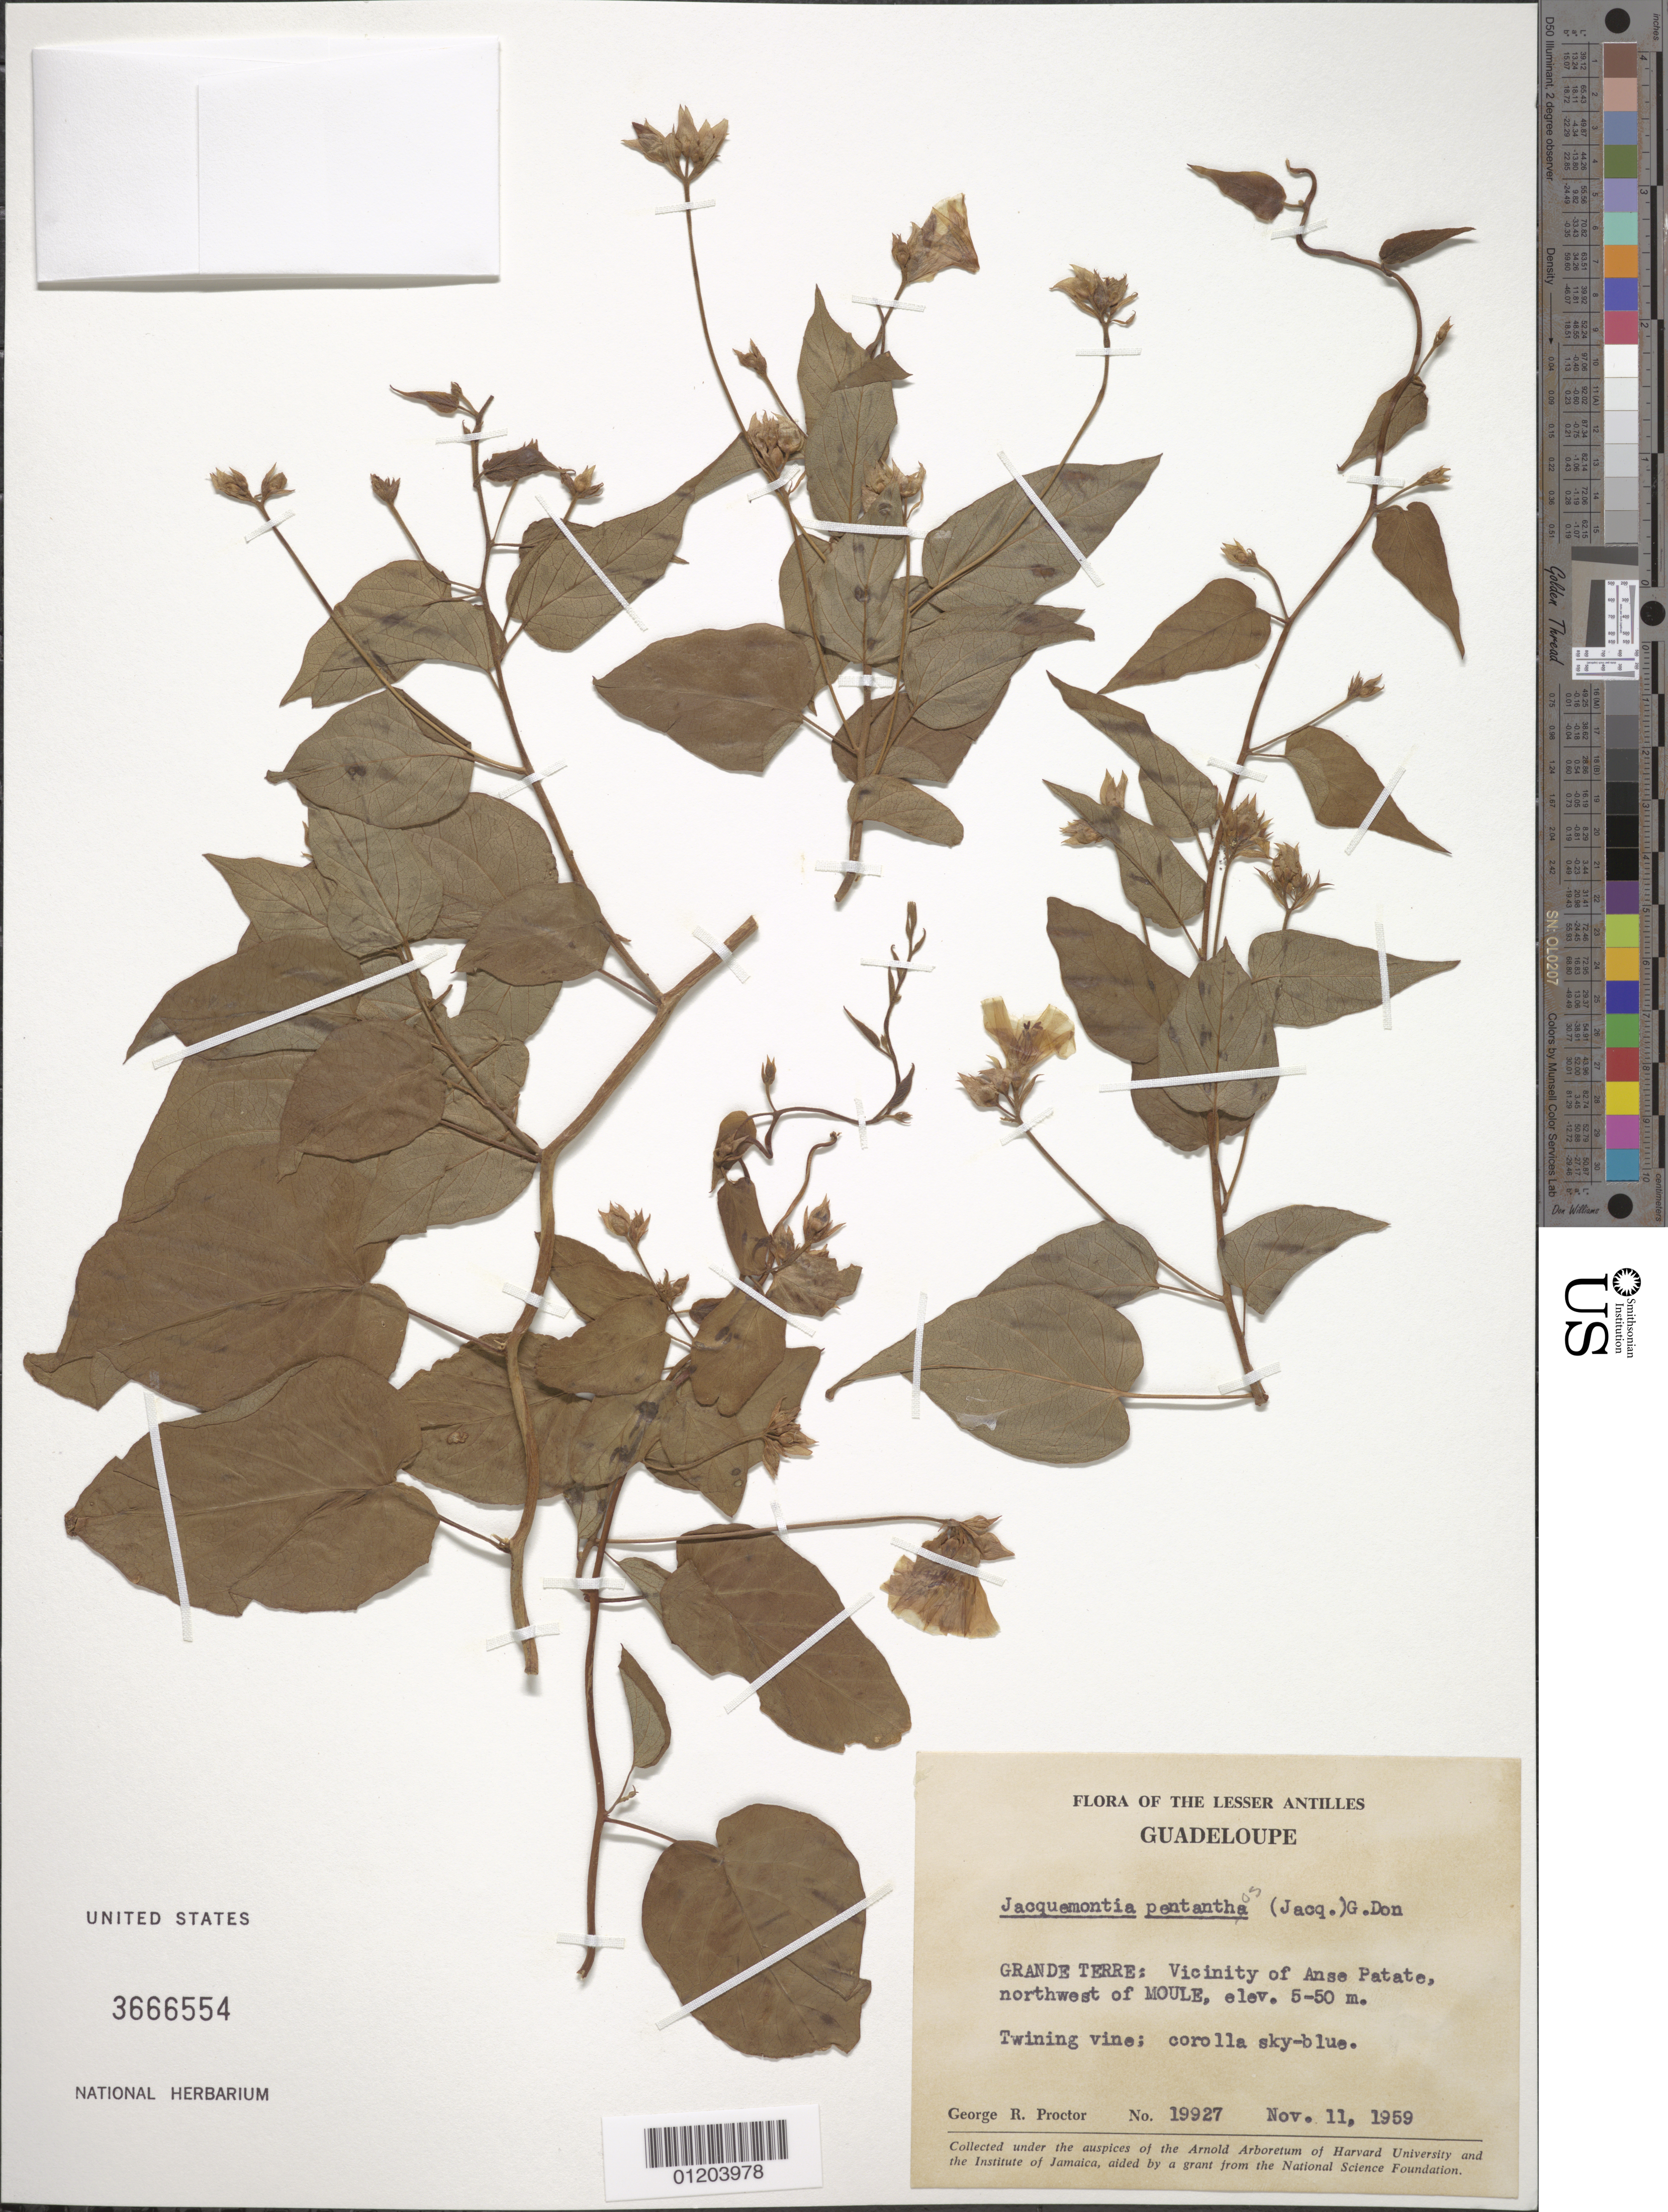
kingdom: Plantae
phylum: Tracheophyta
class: Magnoliopsida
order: Solanales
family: Convolvulaceae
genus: Jacquemontia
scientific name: Jacquemontia pentanthos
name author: (Jacq.) G. Don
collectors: G. R. Proctor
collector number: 19927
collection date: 1959-11-11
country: Guadeloupe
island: Basse-Terre I.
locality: Anse Patate vicinity, NW of Moule.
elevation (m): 2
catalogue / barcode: US 3666554